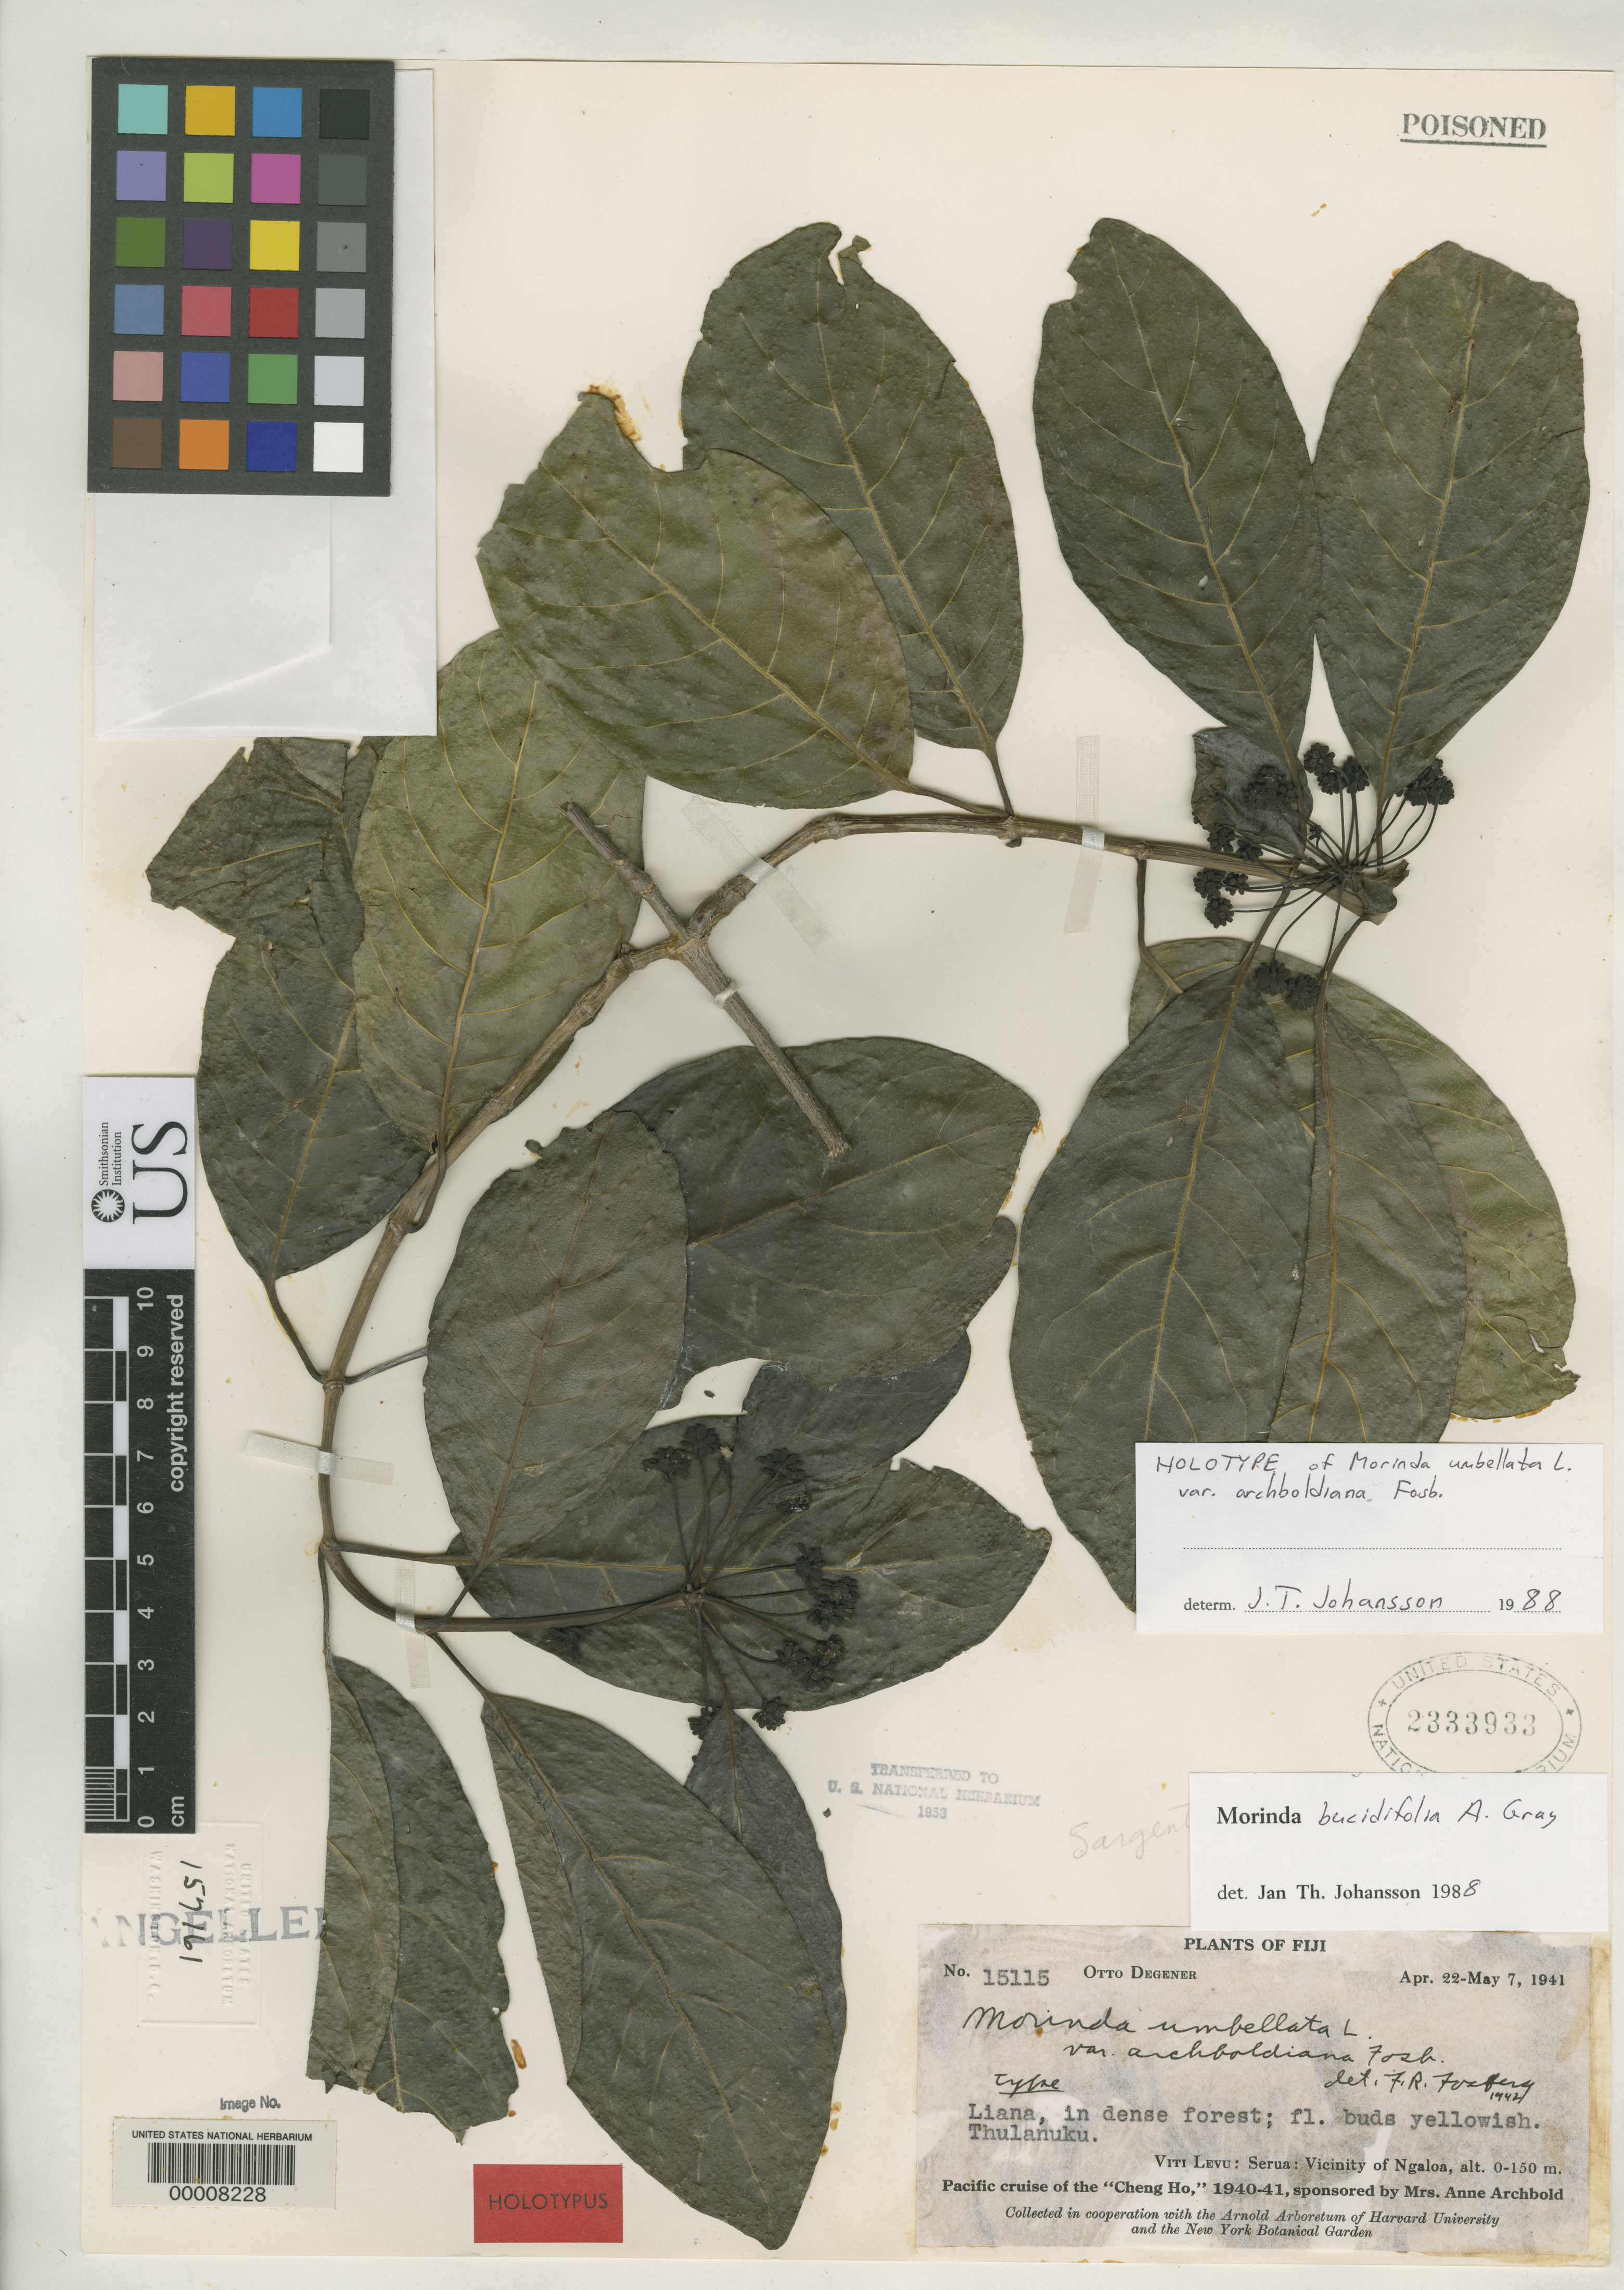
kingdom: Plantae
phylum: Tracheophyta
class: Magnoliopsida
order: Gentianales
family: Rubiaceae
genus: Morinda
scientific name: Morinda umbellata var. archboldiana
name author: Fosberg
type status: Holotype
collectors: O. Degener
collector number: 15115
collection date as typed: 29 Apr 1941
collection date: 1941-04-29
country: Fiji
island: Viti Levu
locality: Serua, Thulanuku, vicinity of Ngaloa. [Viti Levu Group]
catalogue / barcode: US 2333933